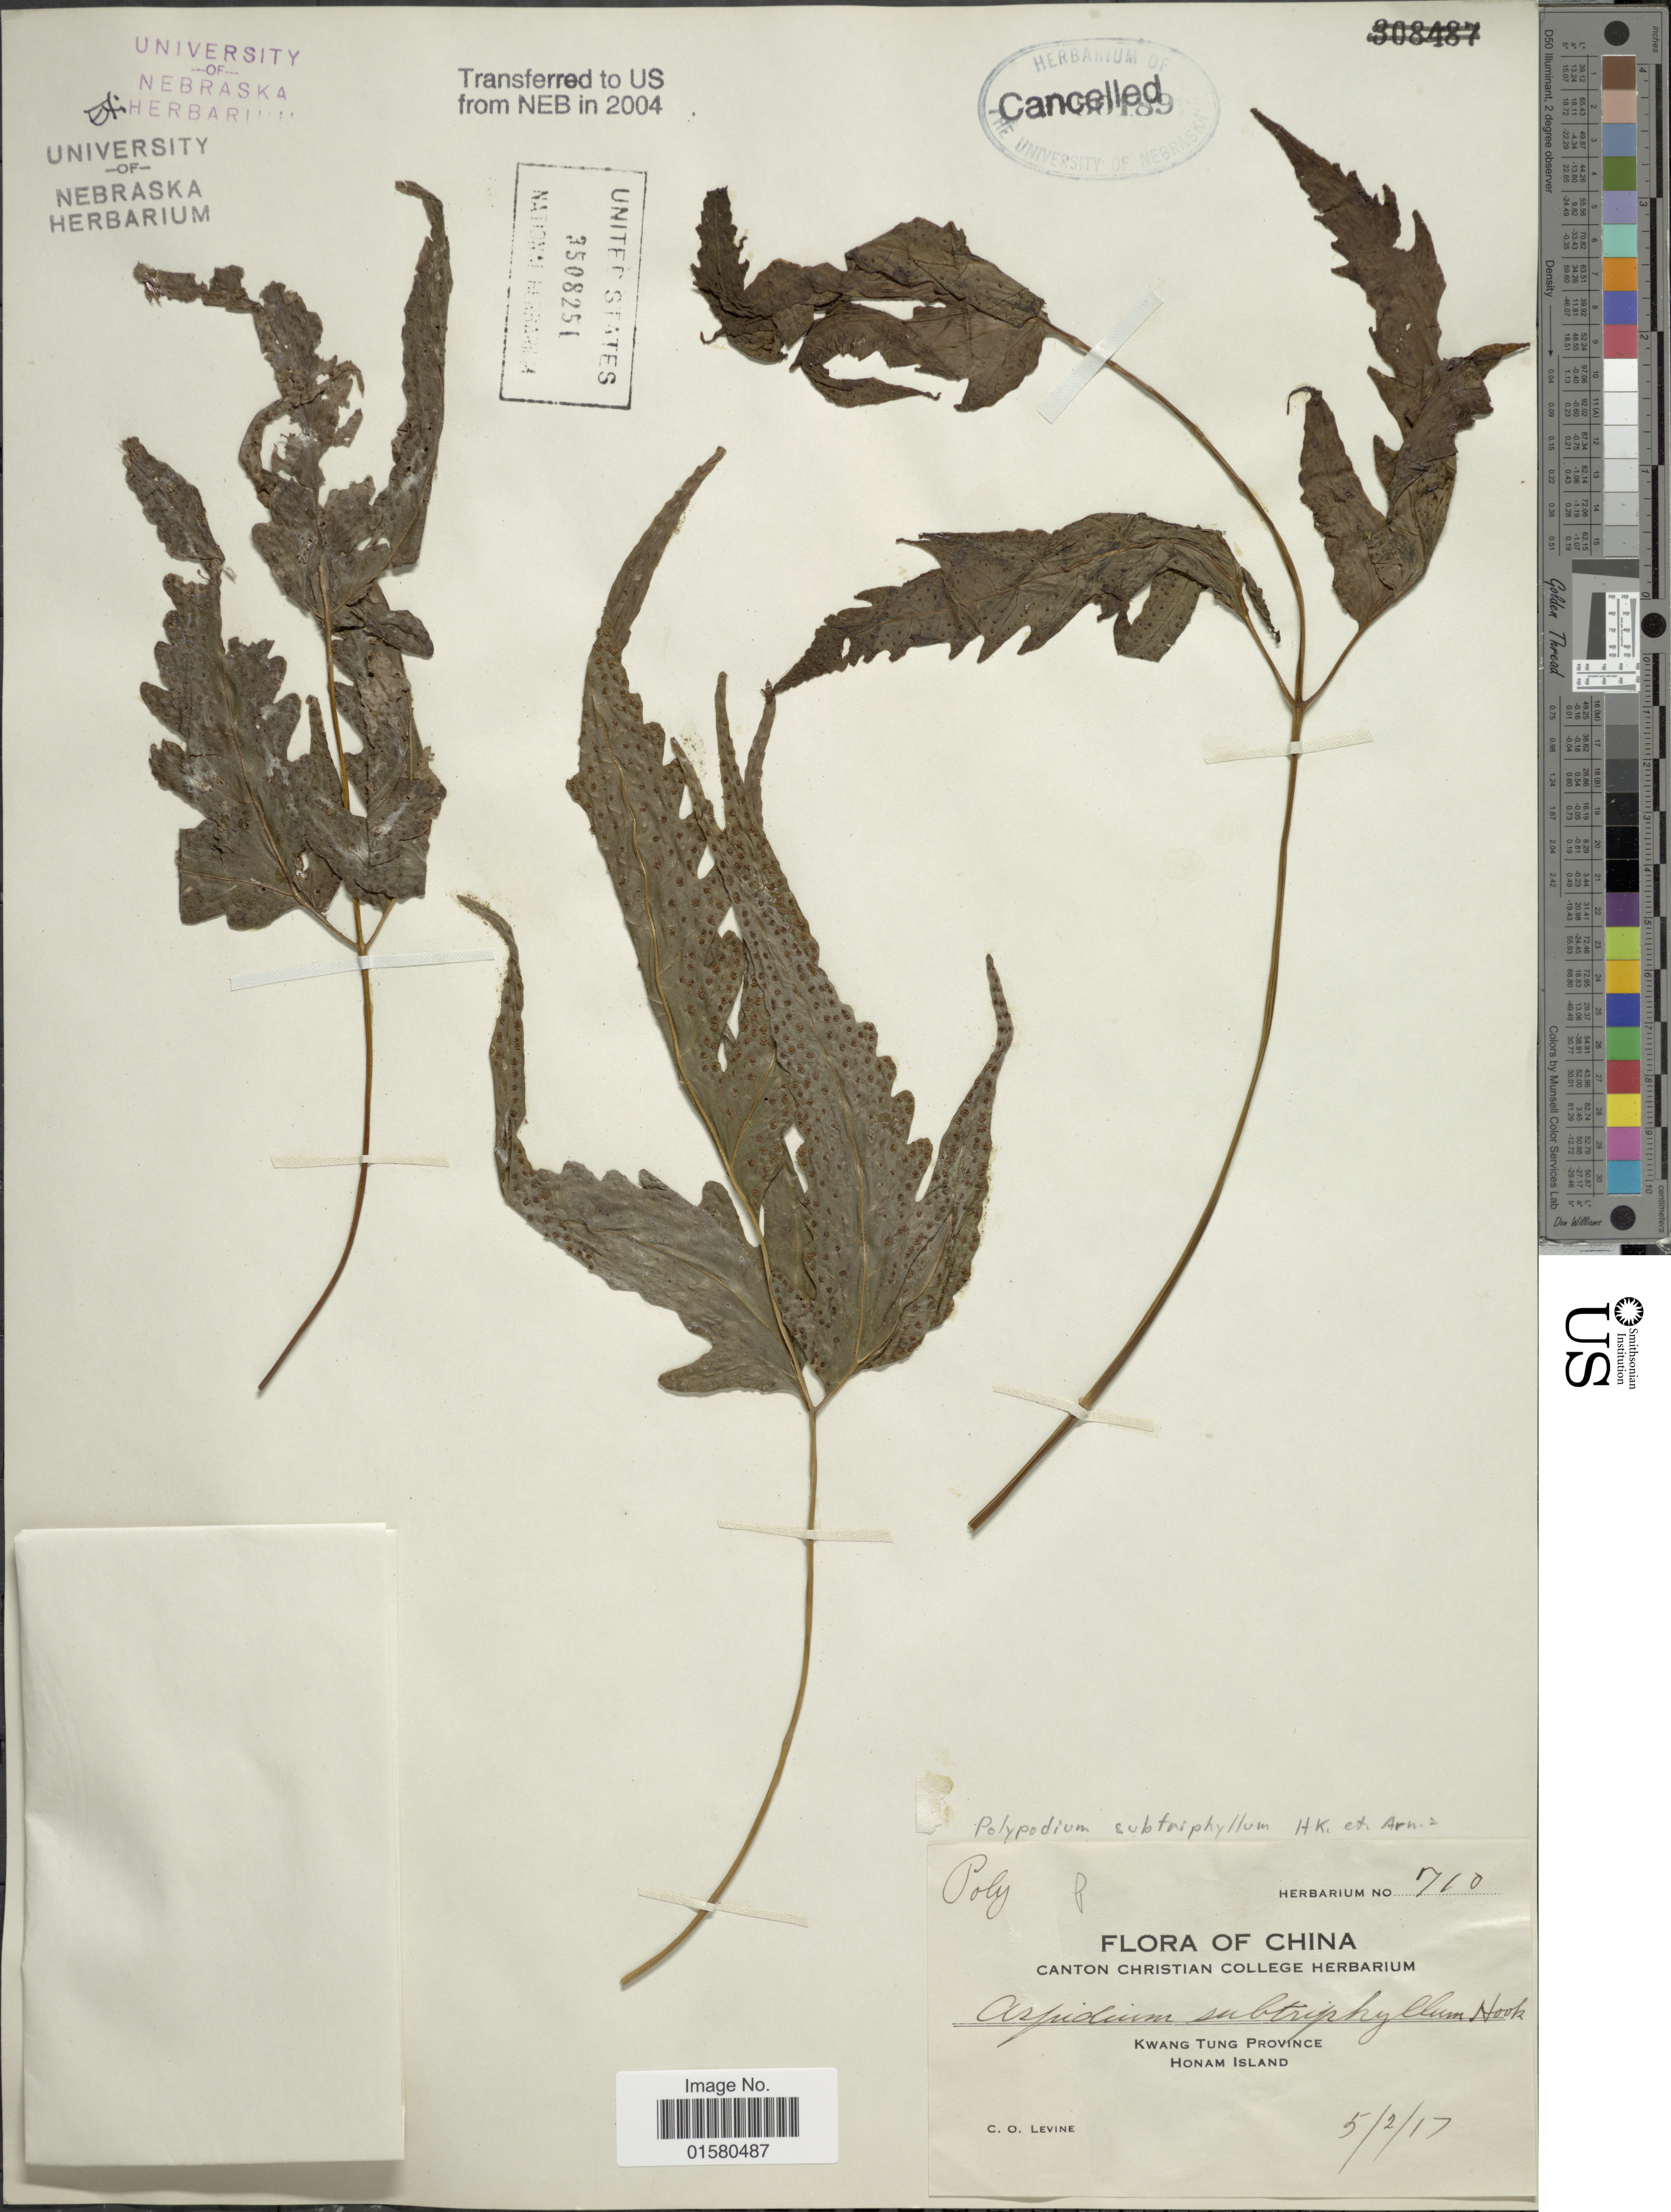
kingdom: Plantae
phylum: Tracheophyta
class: Polypodiopsida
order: Polypodiales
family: Tectariaceae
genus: Tectaria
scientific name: Tectaria subtriphylla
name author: (Hook. & Arn.) Copel.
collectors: C. O. Levine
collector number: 710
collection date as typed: Transcribed d/m/y: 5/2/17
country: China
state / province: Guangdong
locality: Kwang Tung Province, Honam island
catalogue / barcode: US 3508251